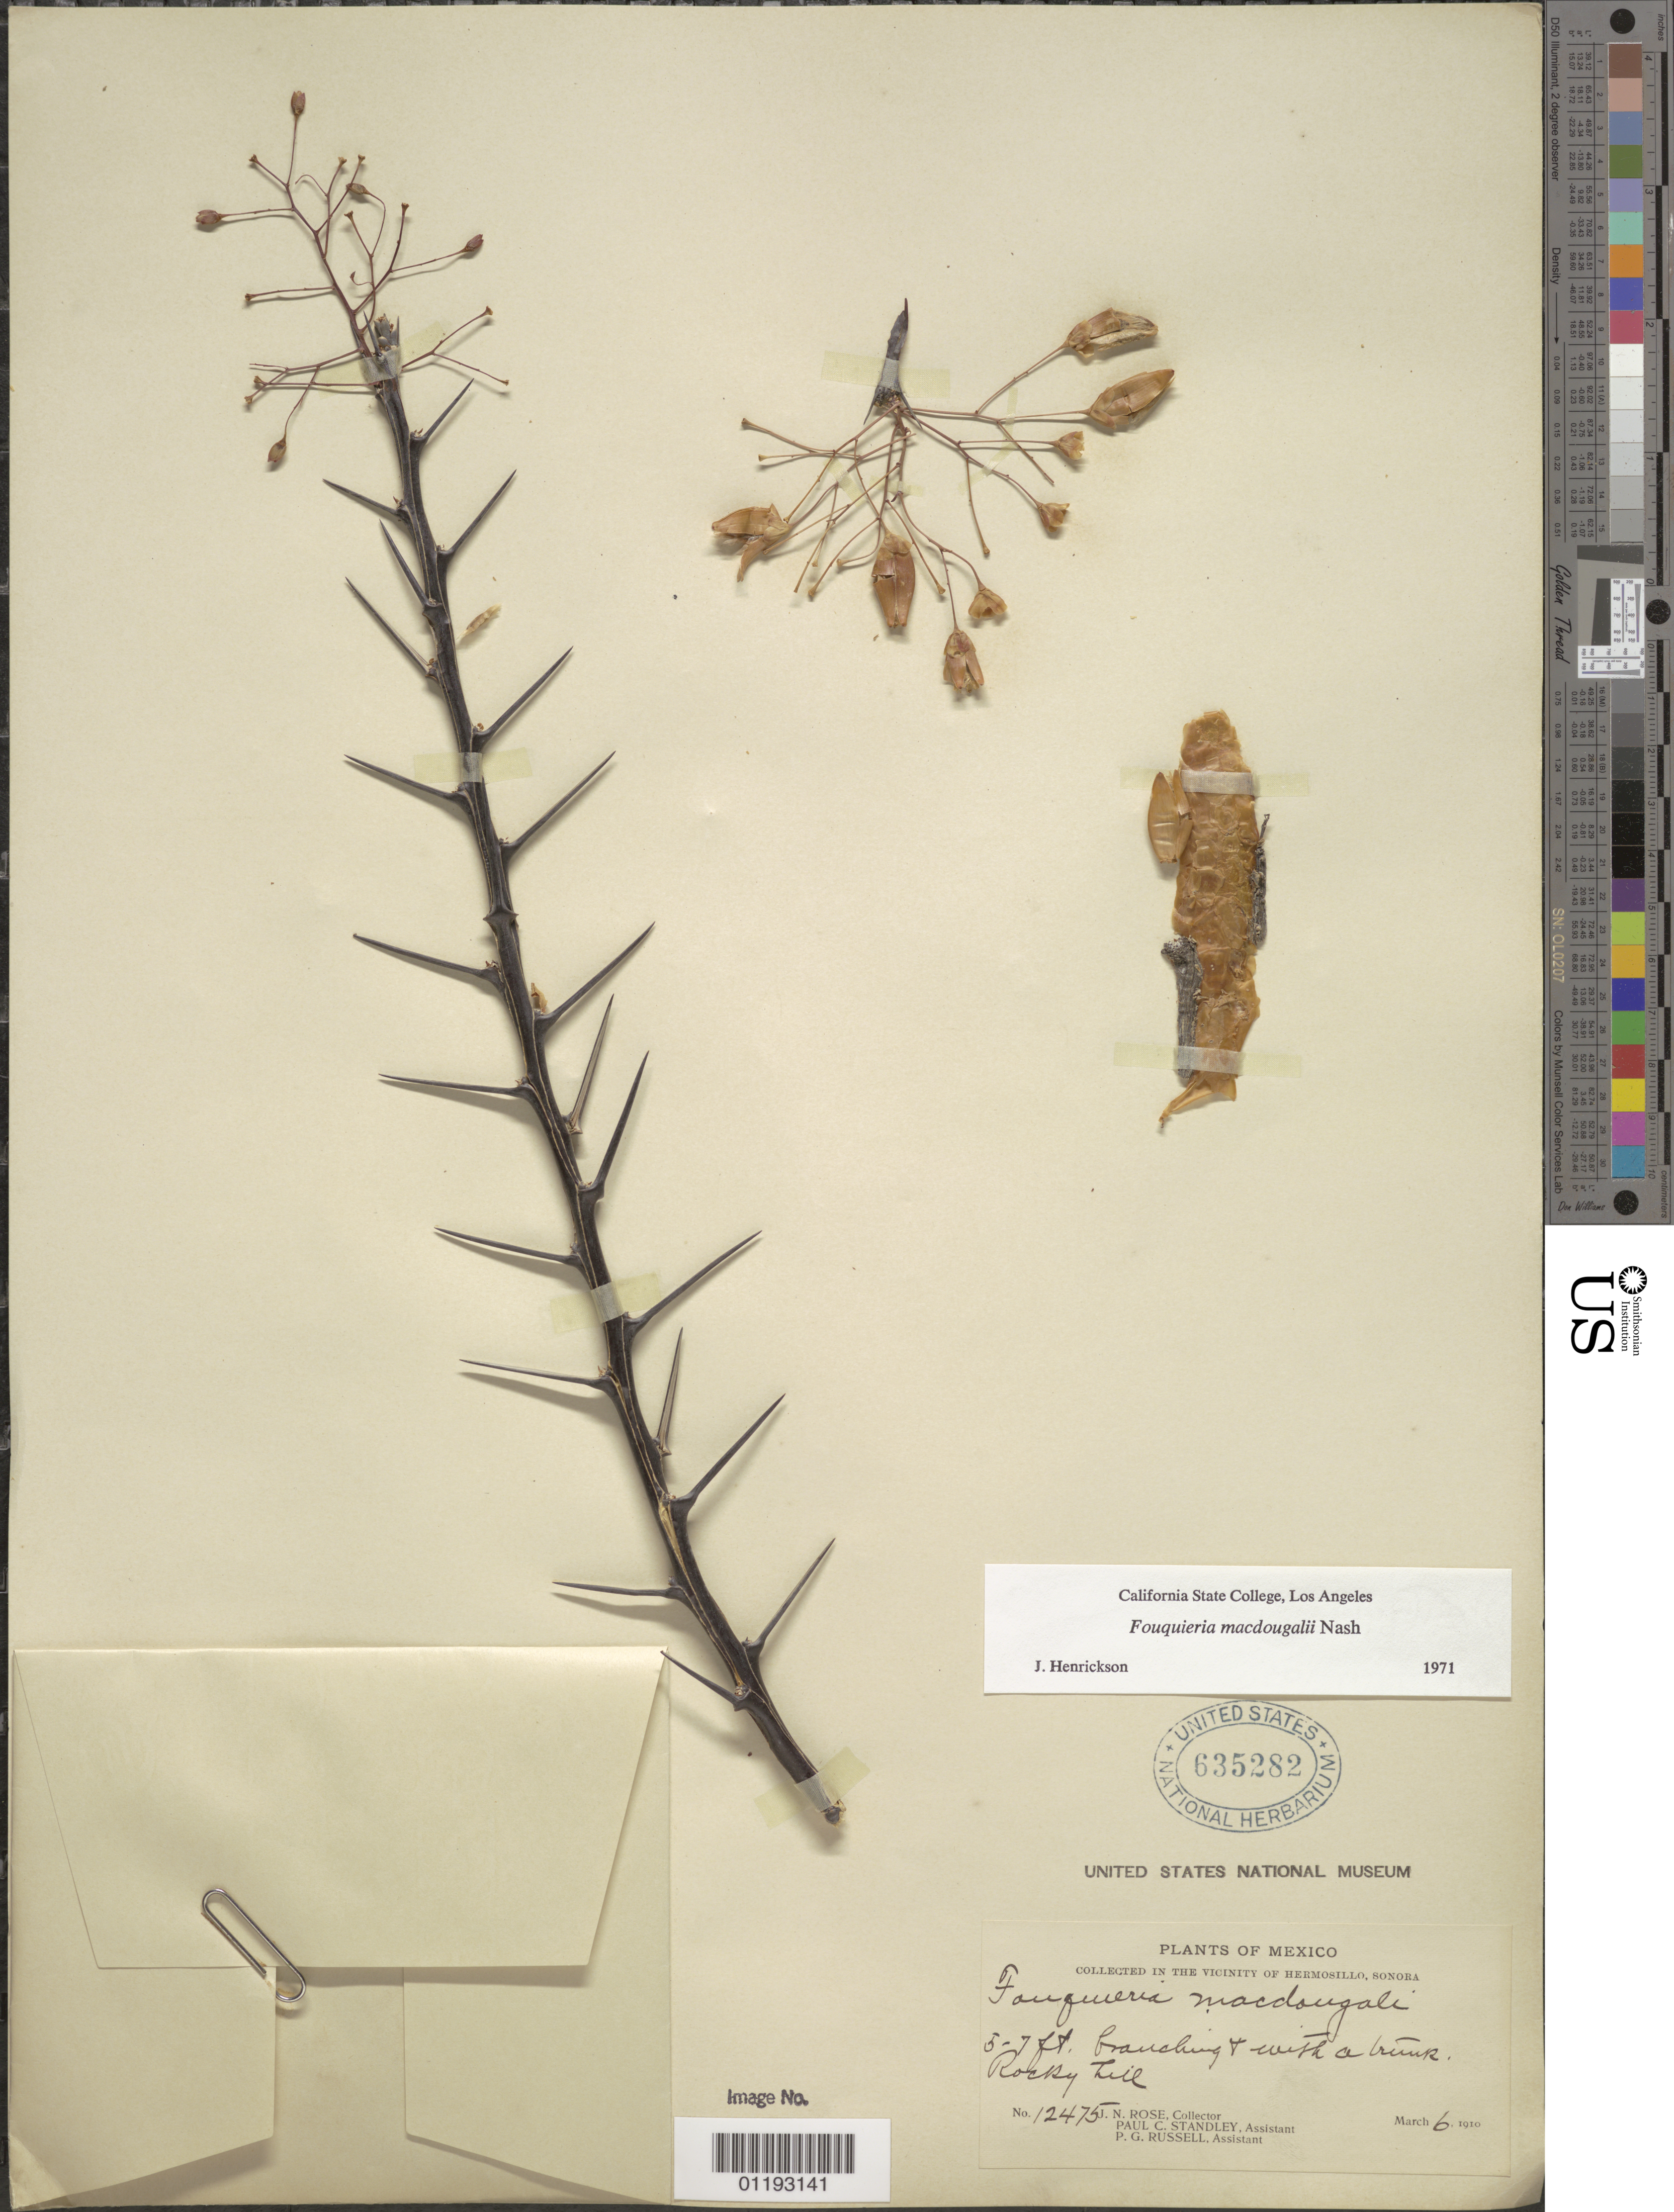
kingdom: Plantae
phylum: Tracheophyta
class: Magnoliopsida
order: Ericales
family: Fouquieriaceae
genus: Fouquieria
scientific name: Fouquieria macdougalii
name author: Nash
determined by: Henrickson, James, (CSLA), California State University at Los Angeles (UNITED STATES)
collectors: J. N. Rose, P. C. Standley & P. G. Russell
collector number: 12475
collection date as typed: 06 Mar 1910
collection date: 1910-03-06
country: Mexico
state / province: Sonora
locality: Vicinity of Hermosillo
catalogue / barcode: US 635282